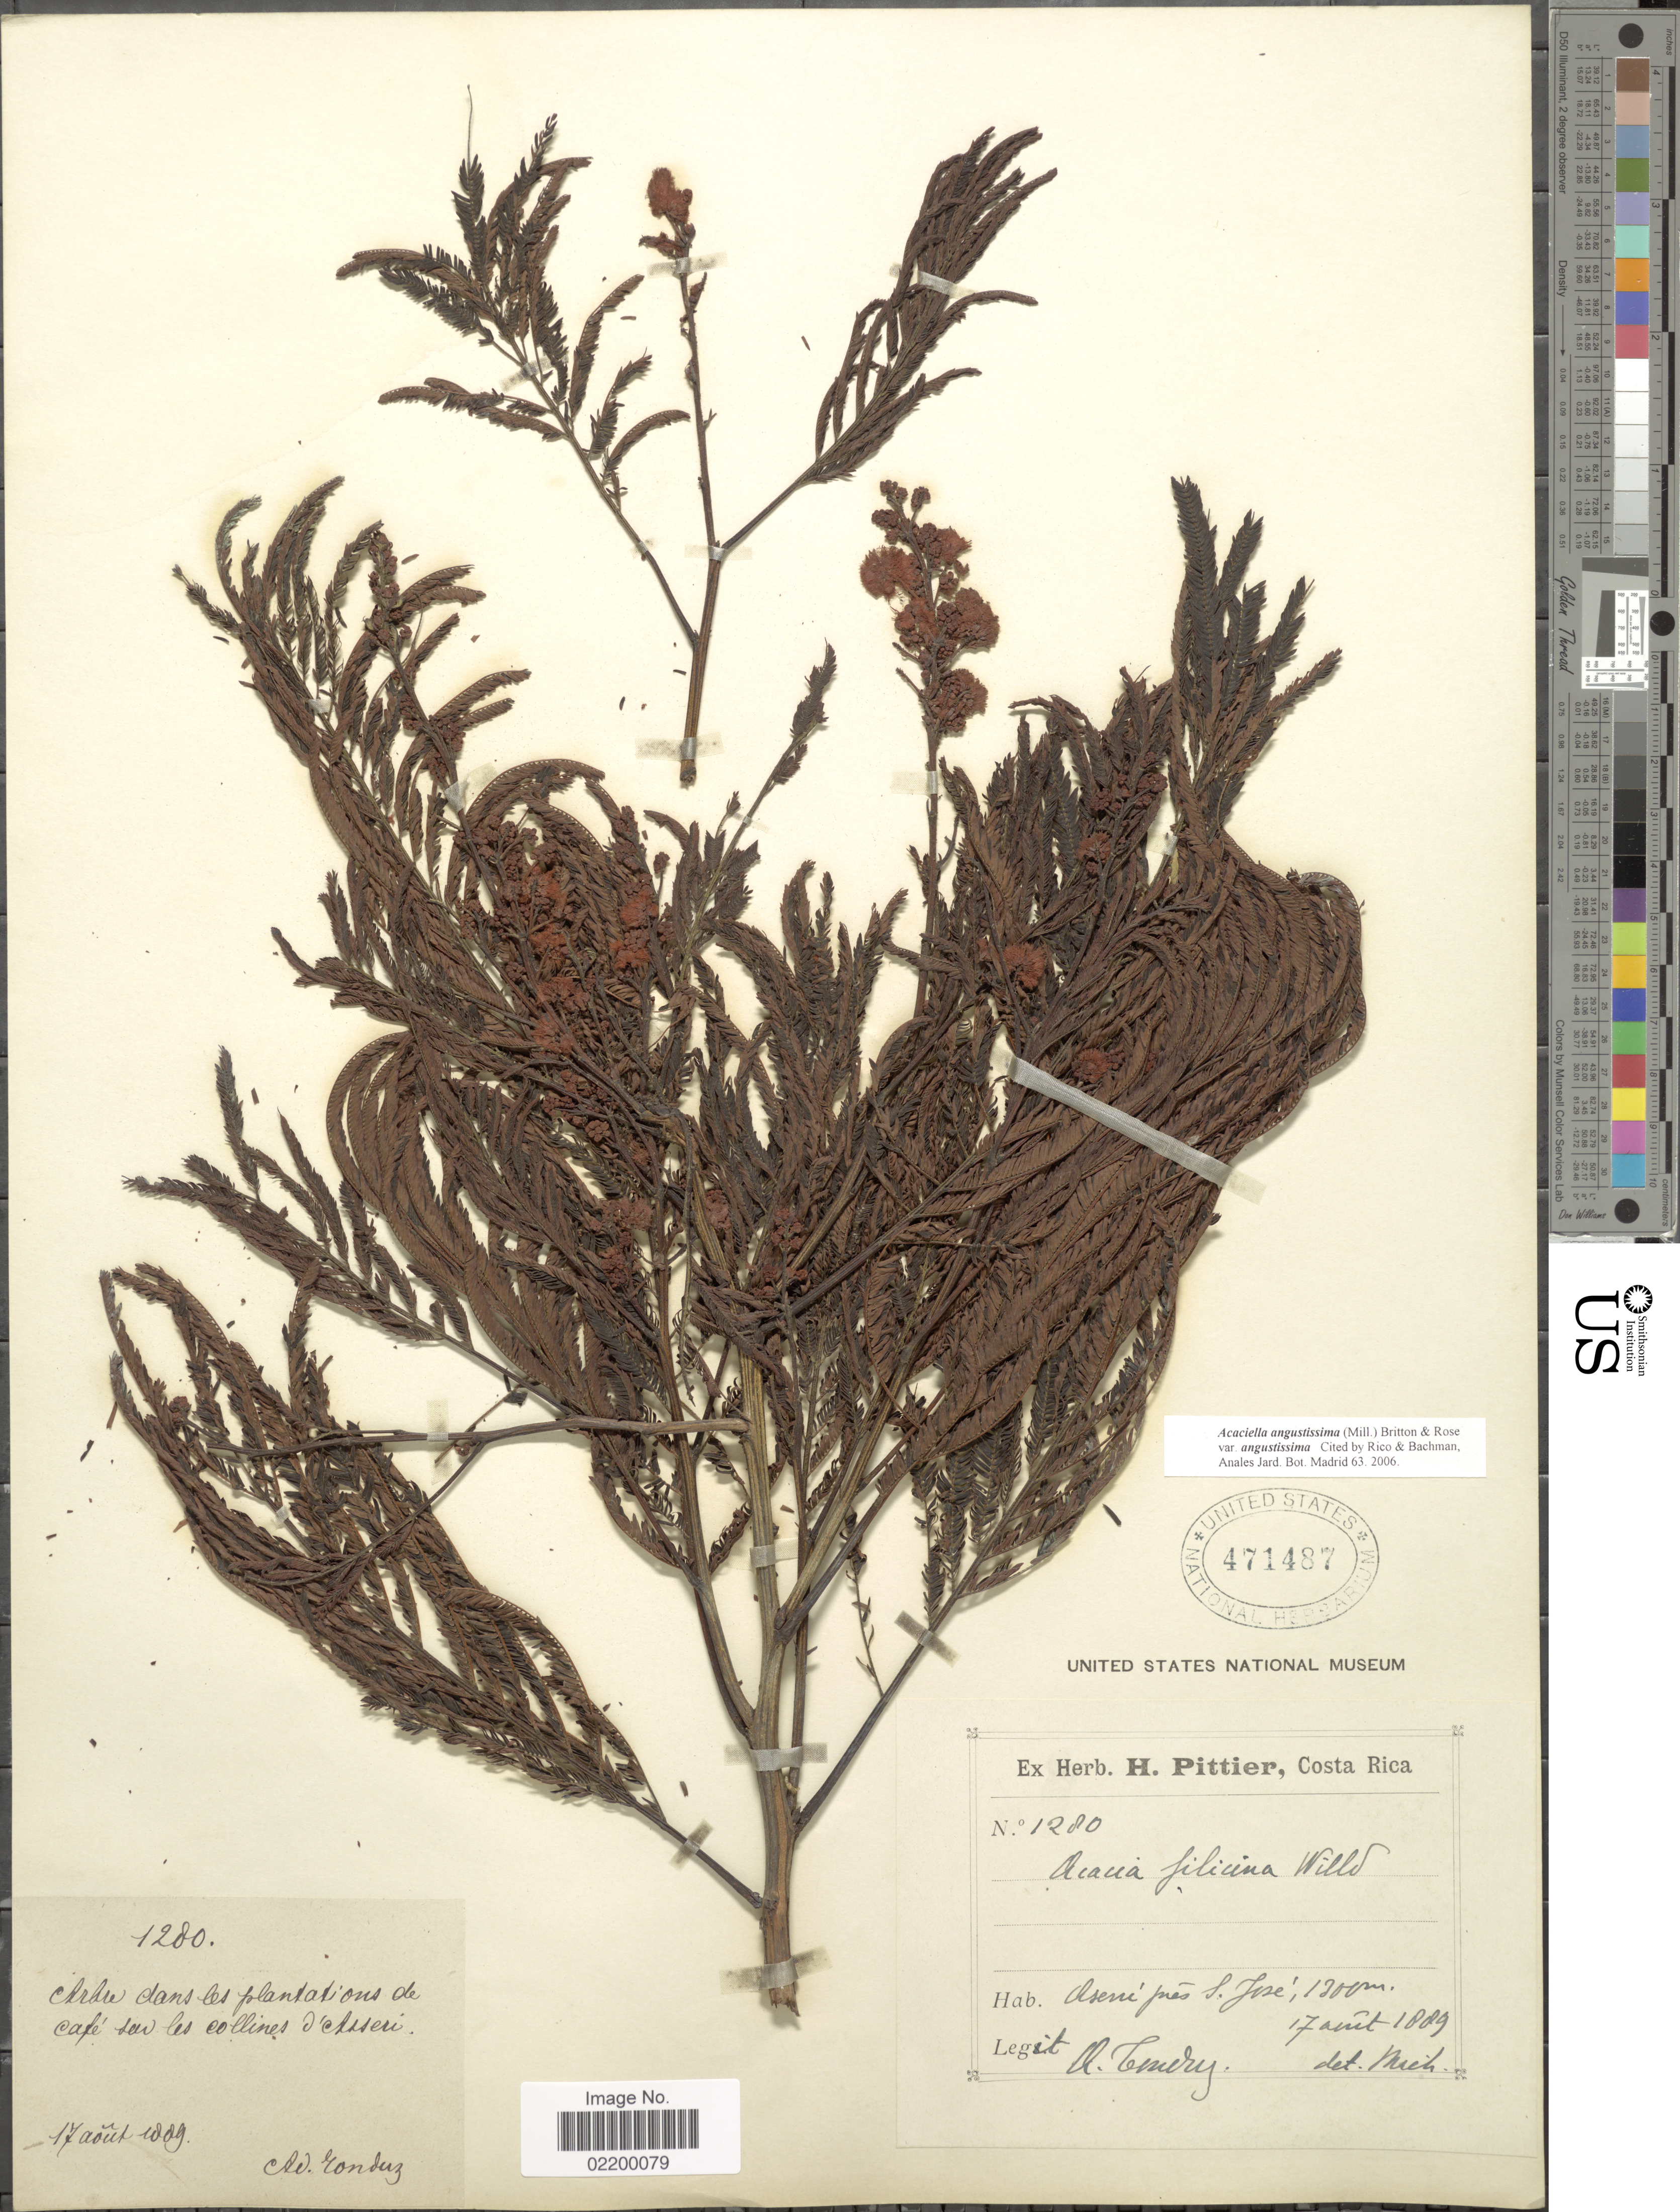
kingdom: Plantae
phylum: Tracheophyta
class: Magnoliopsida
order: Fabales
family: Fabaceae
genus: Acaciella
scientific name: Acaciella angustissima var. angustissima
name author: (Mill.) Britton & Rose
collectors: A. Tonduz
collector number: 1280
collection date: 1889-08-17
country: Costa Rica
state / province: San José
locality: Aserri pres S. Jose.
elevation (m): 1300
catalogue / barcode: US 471487